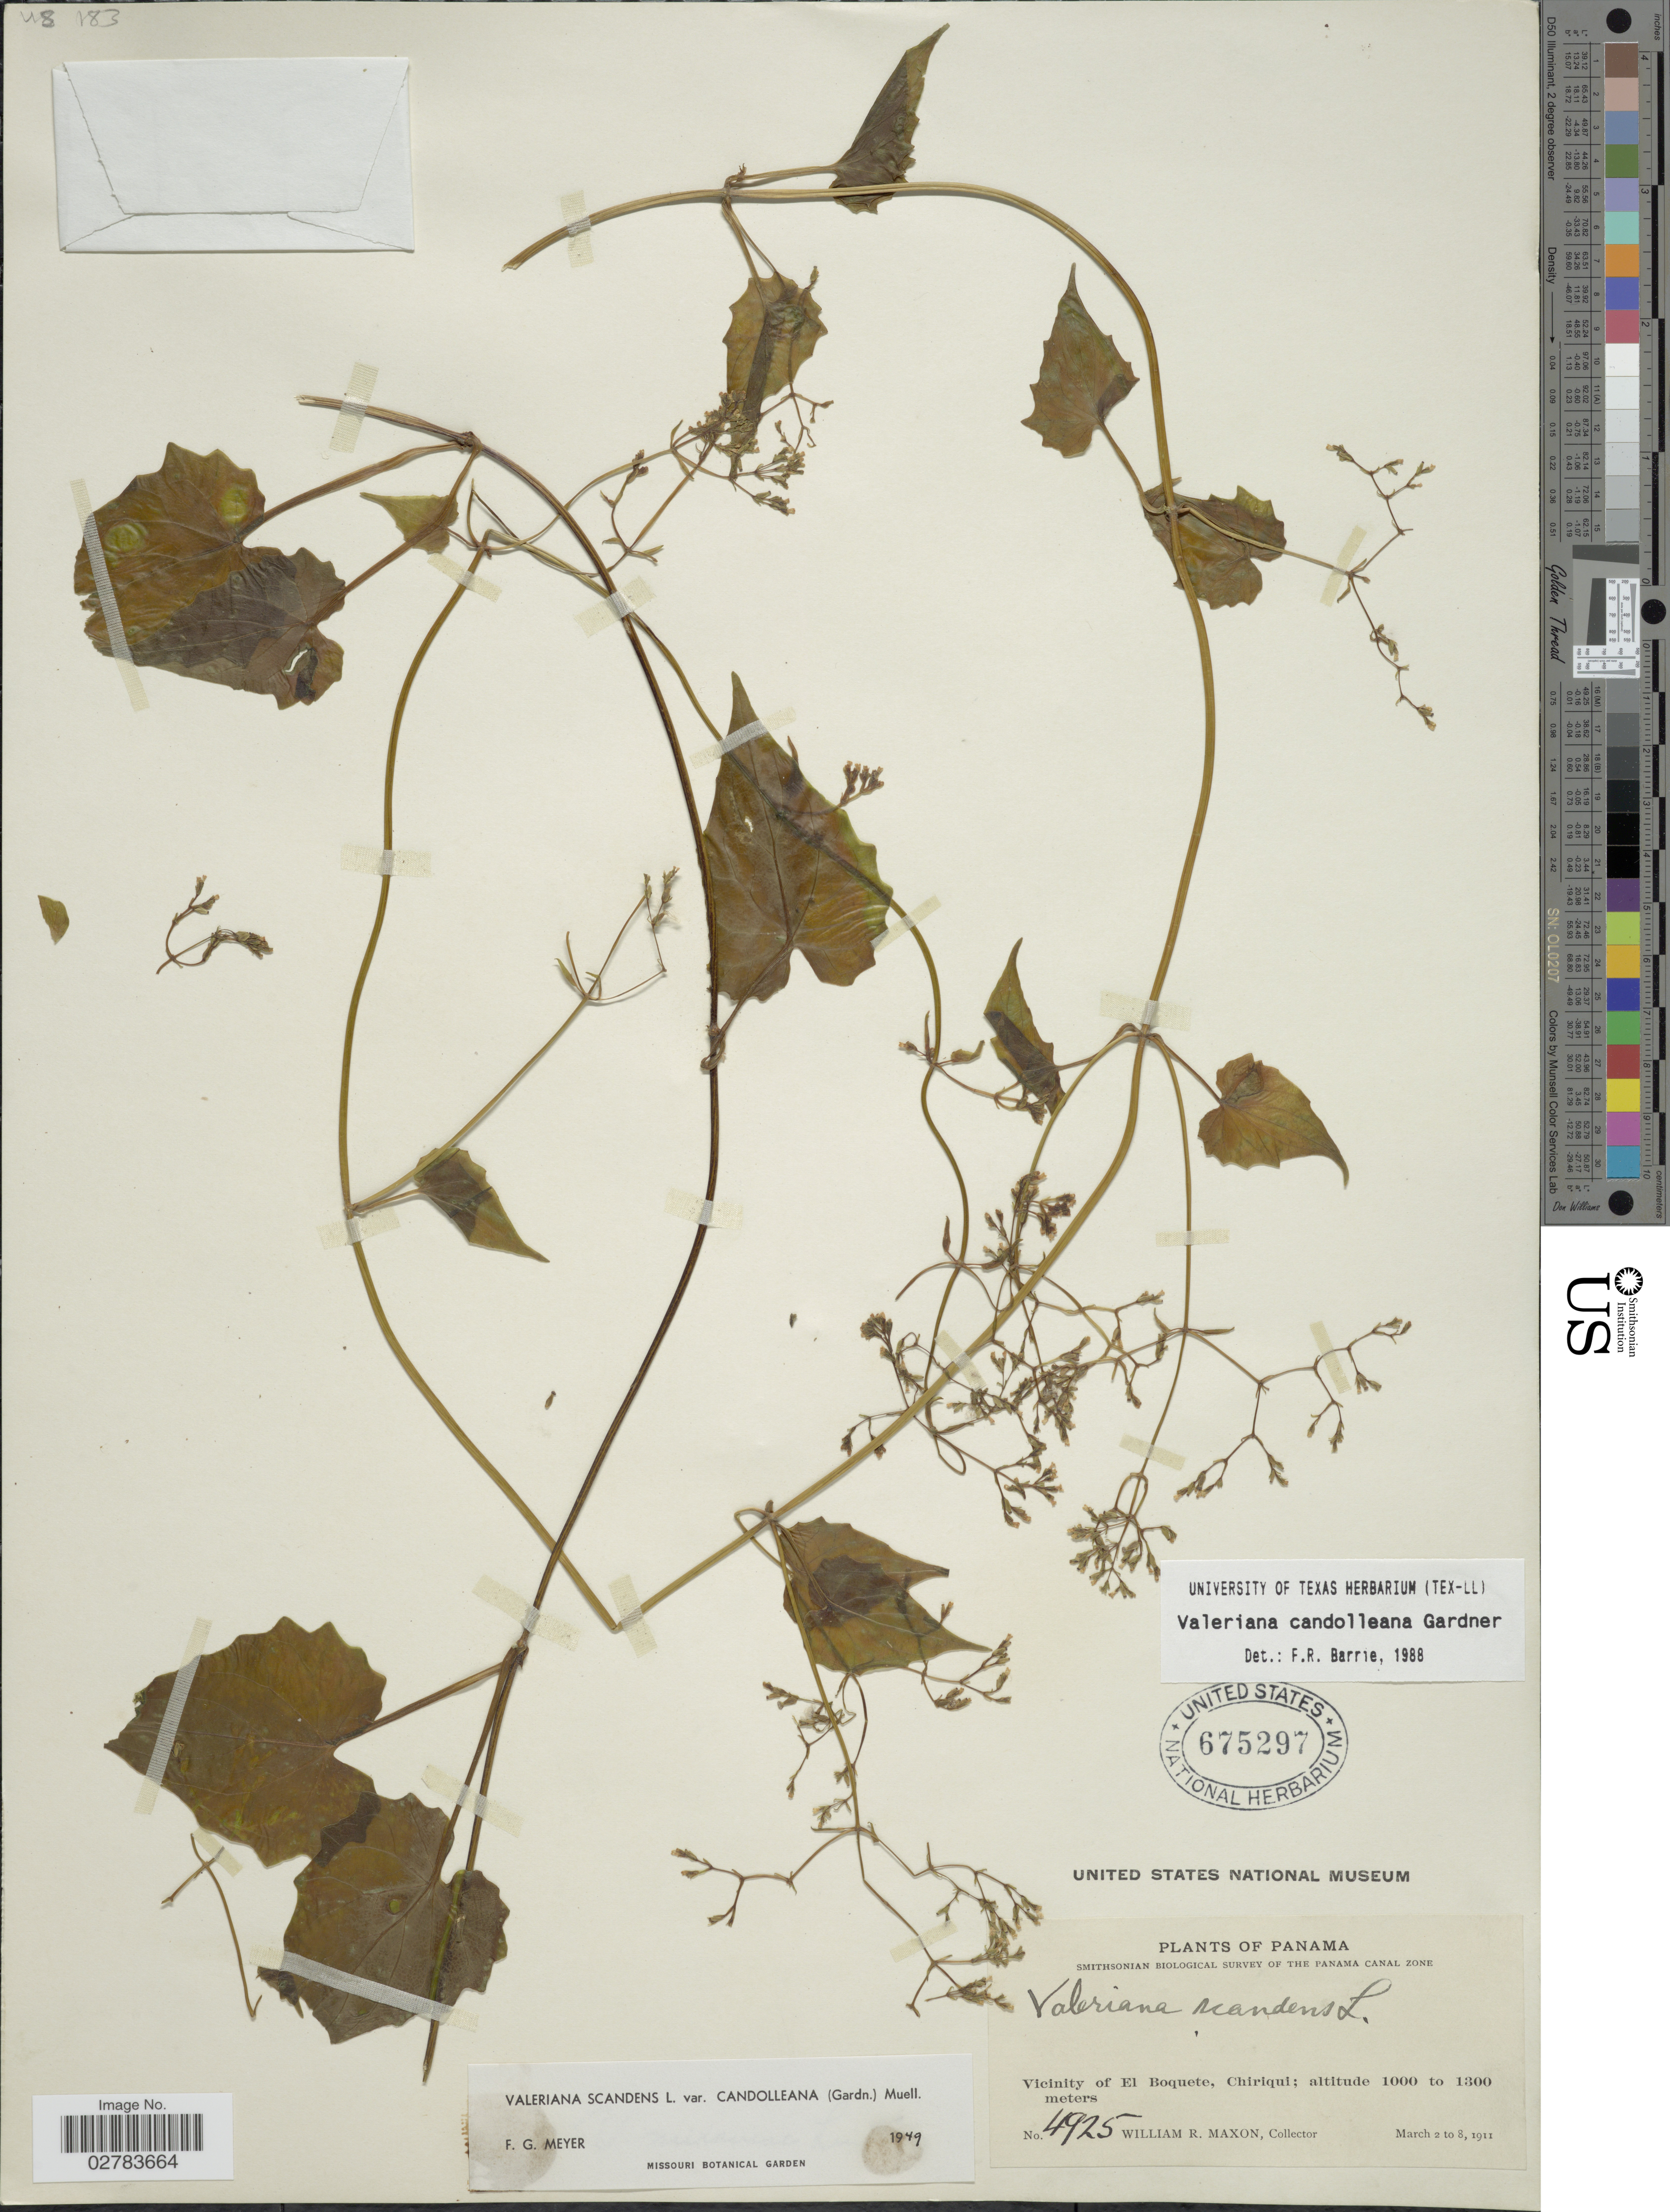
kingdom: Plantae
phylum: Tracheophyta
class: Magnoliopsida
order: Dipsacales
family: Caprifoliaceae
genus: Valeriana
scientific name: Valeriana candolleana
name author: Gardner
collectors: W. R. Maxon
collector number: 4925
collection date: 1911-03-02/1911-03-08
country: Panama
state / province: Chiriqui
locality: Vicinity of El Boquete.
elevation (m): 1000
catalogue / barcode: US 675297